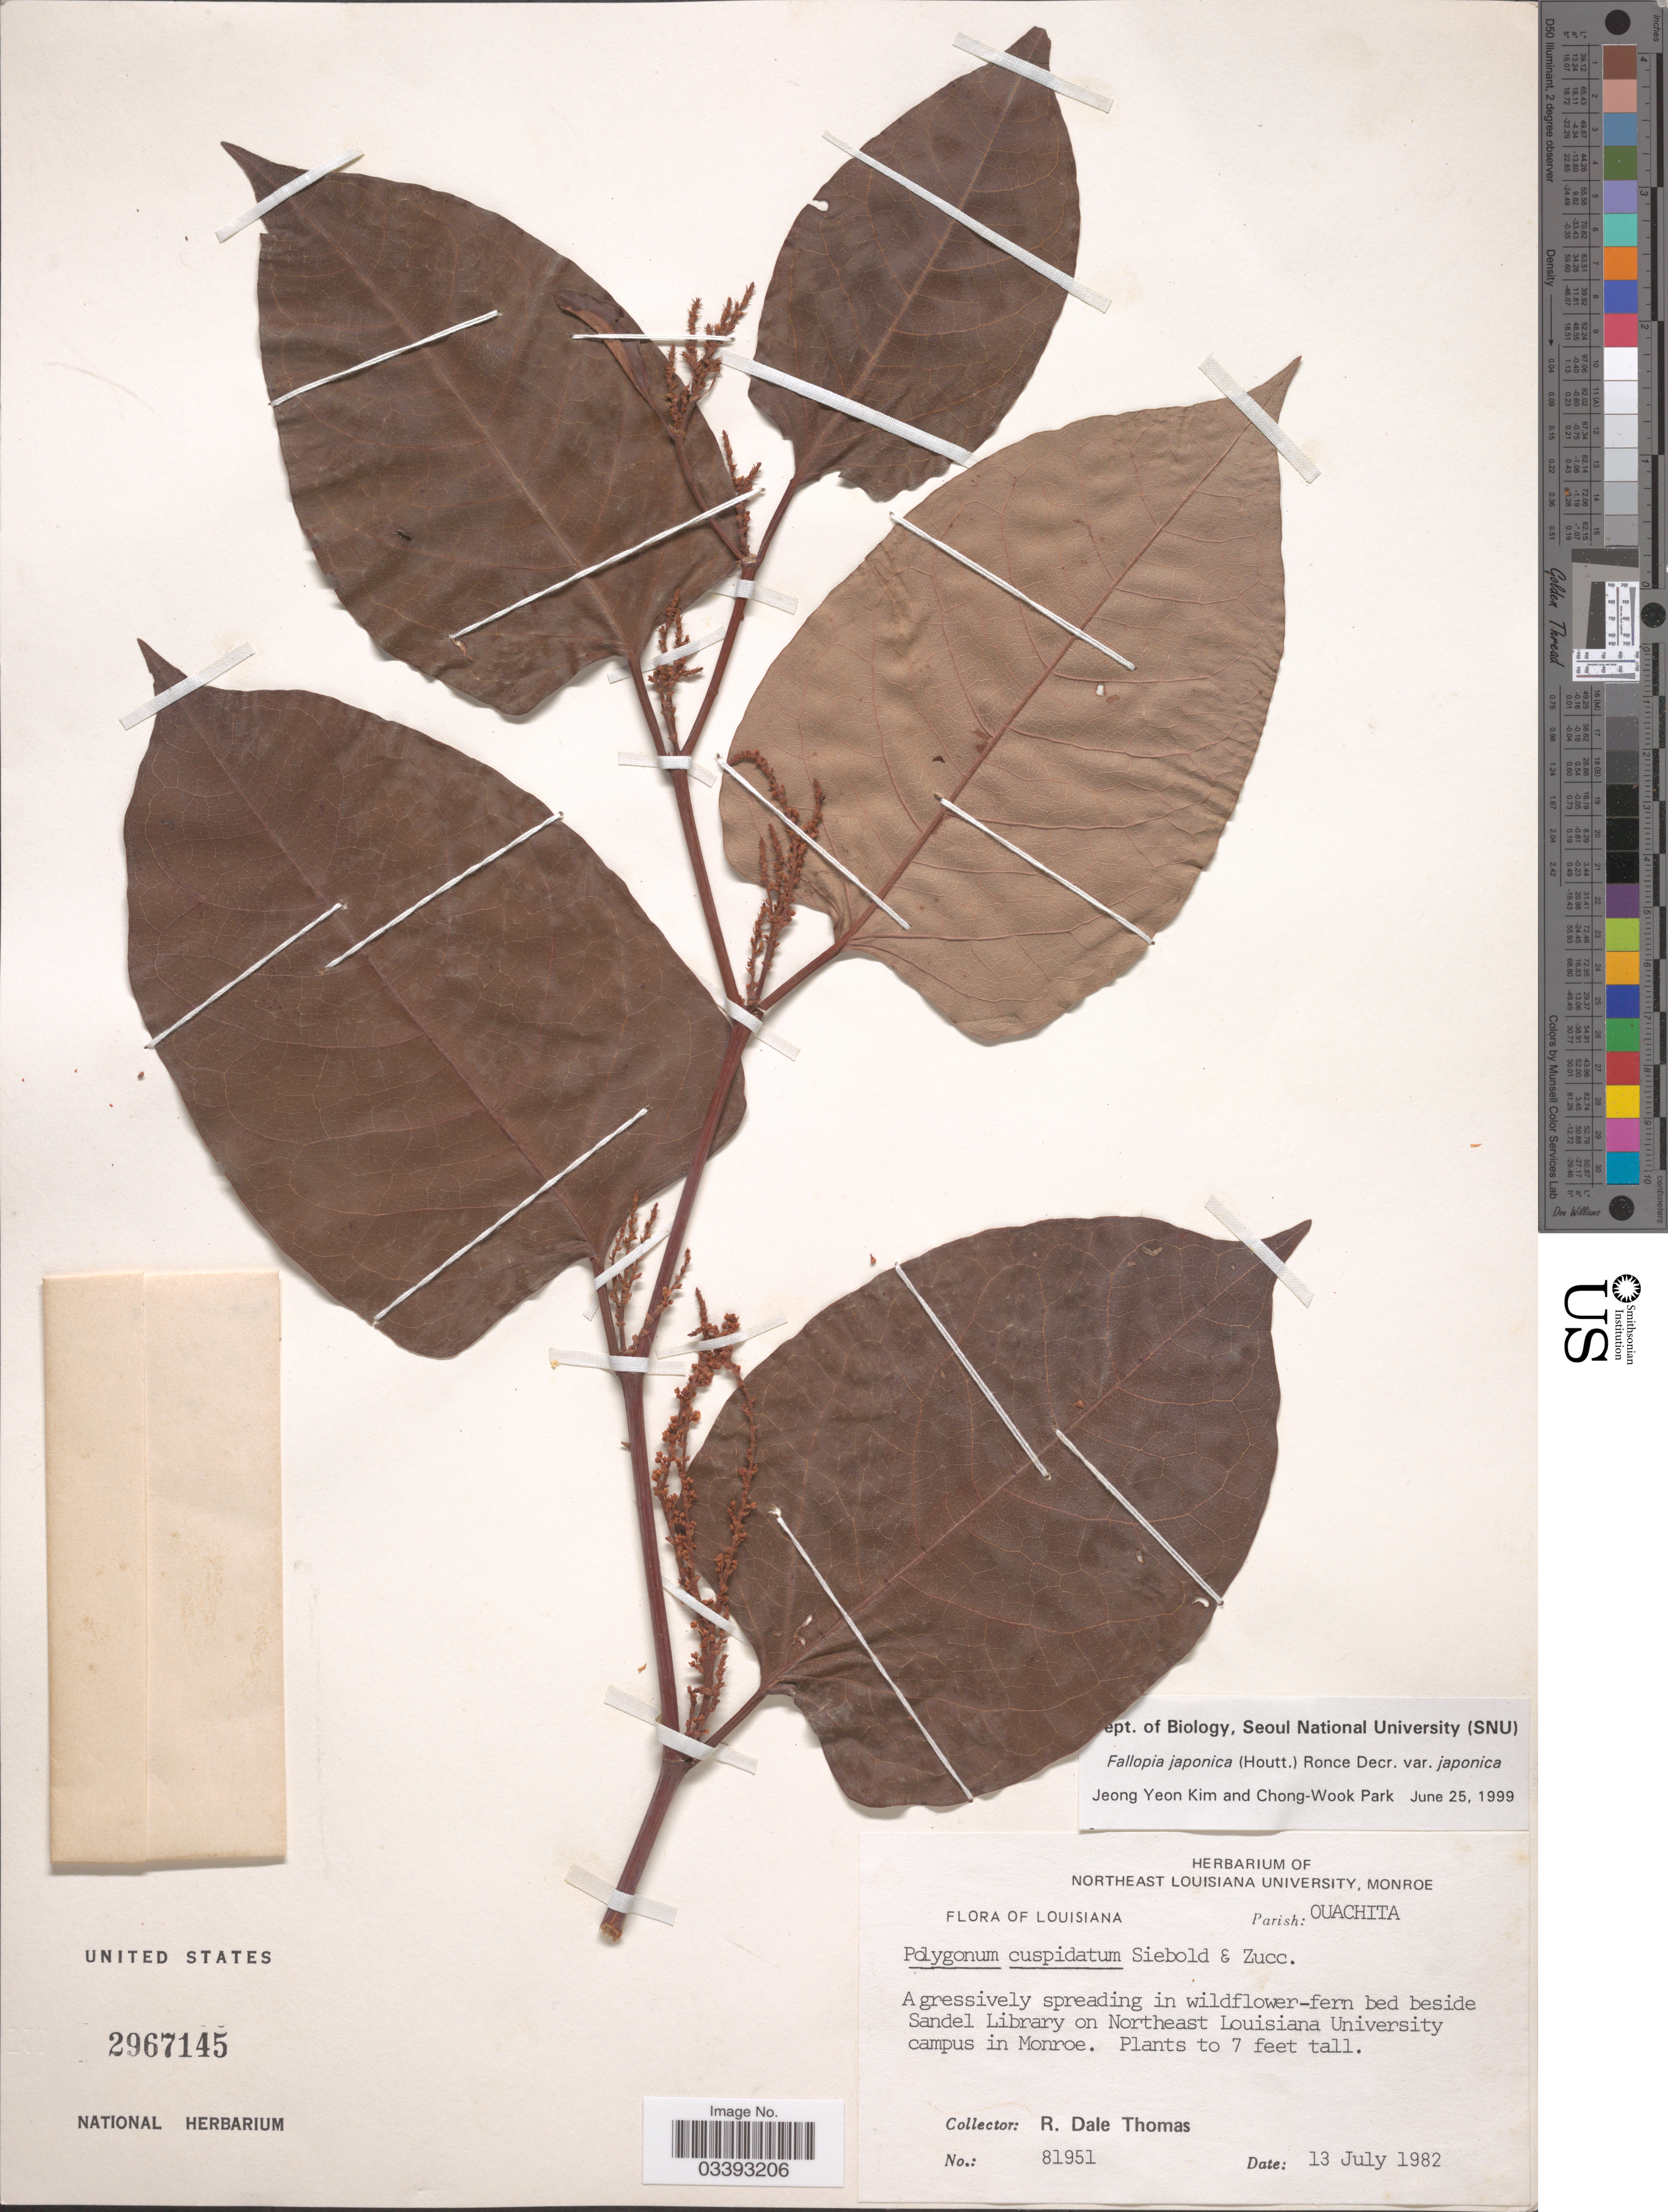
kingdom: Plantae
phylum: Tracheophyta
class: Magnoliopsida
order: Caryophyllales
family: Polygonaceae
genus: Reynoutria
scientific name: Reynoutria japonica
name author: Houtt.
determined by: Strong, Mark T., (BOT), Smithsonian Institution - National Museum of Natural History (UNITED STATES)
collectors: R. Thomas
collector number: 81951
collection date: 1982-07-13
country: United States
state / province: Louisiana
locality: Parish: Ouachita. Beside Sandel Library on Northeast Louisiana University campus in Monroe.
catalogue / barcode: US 2967145